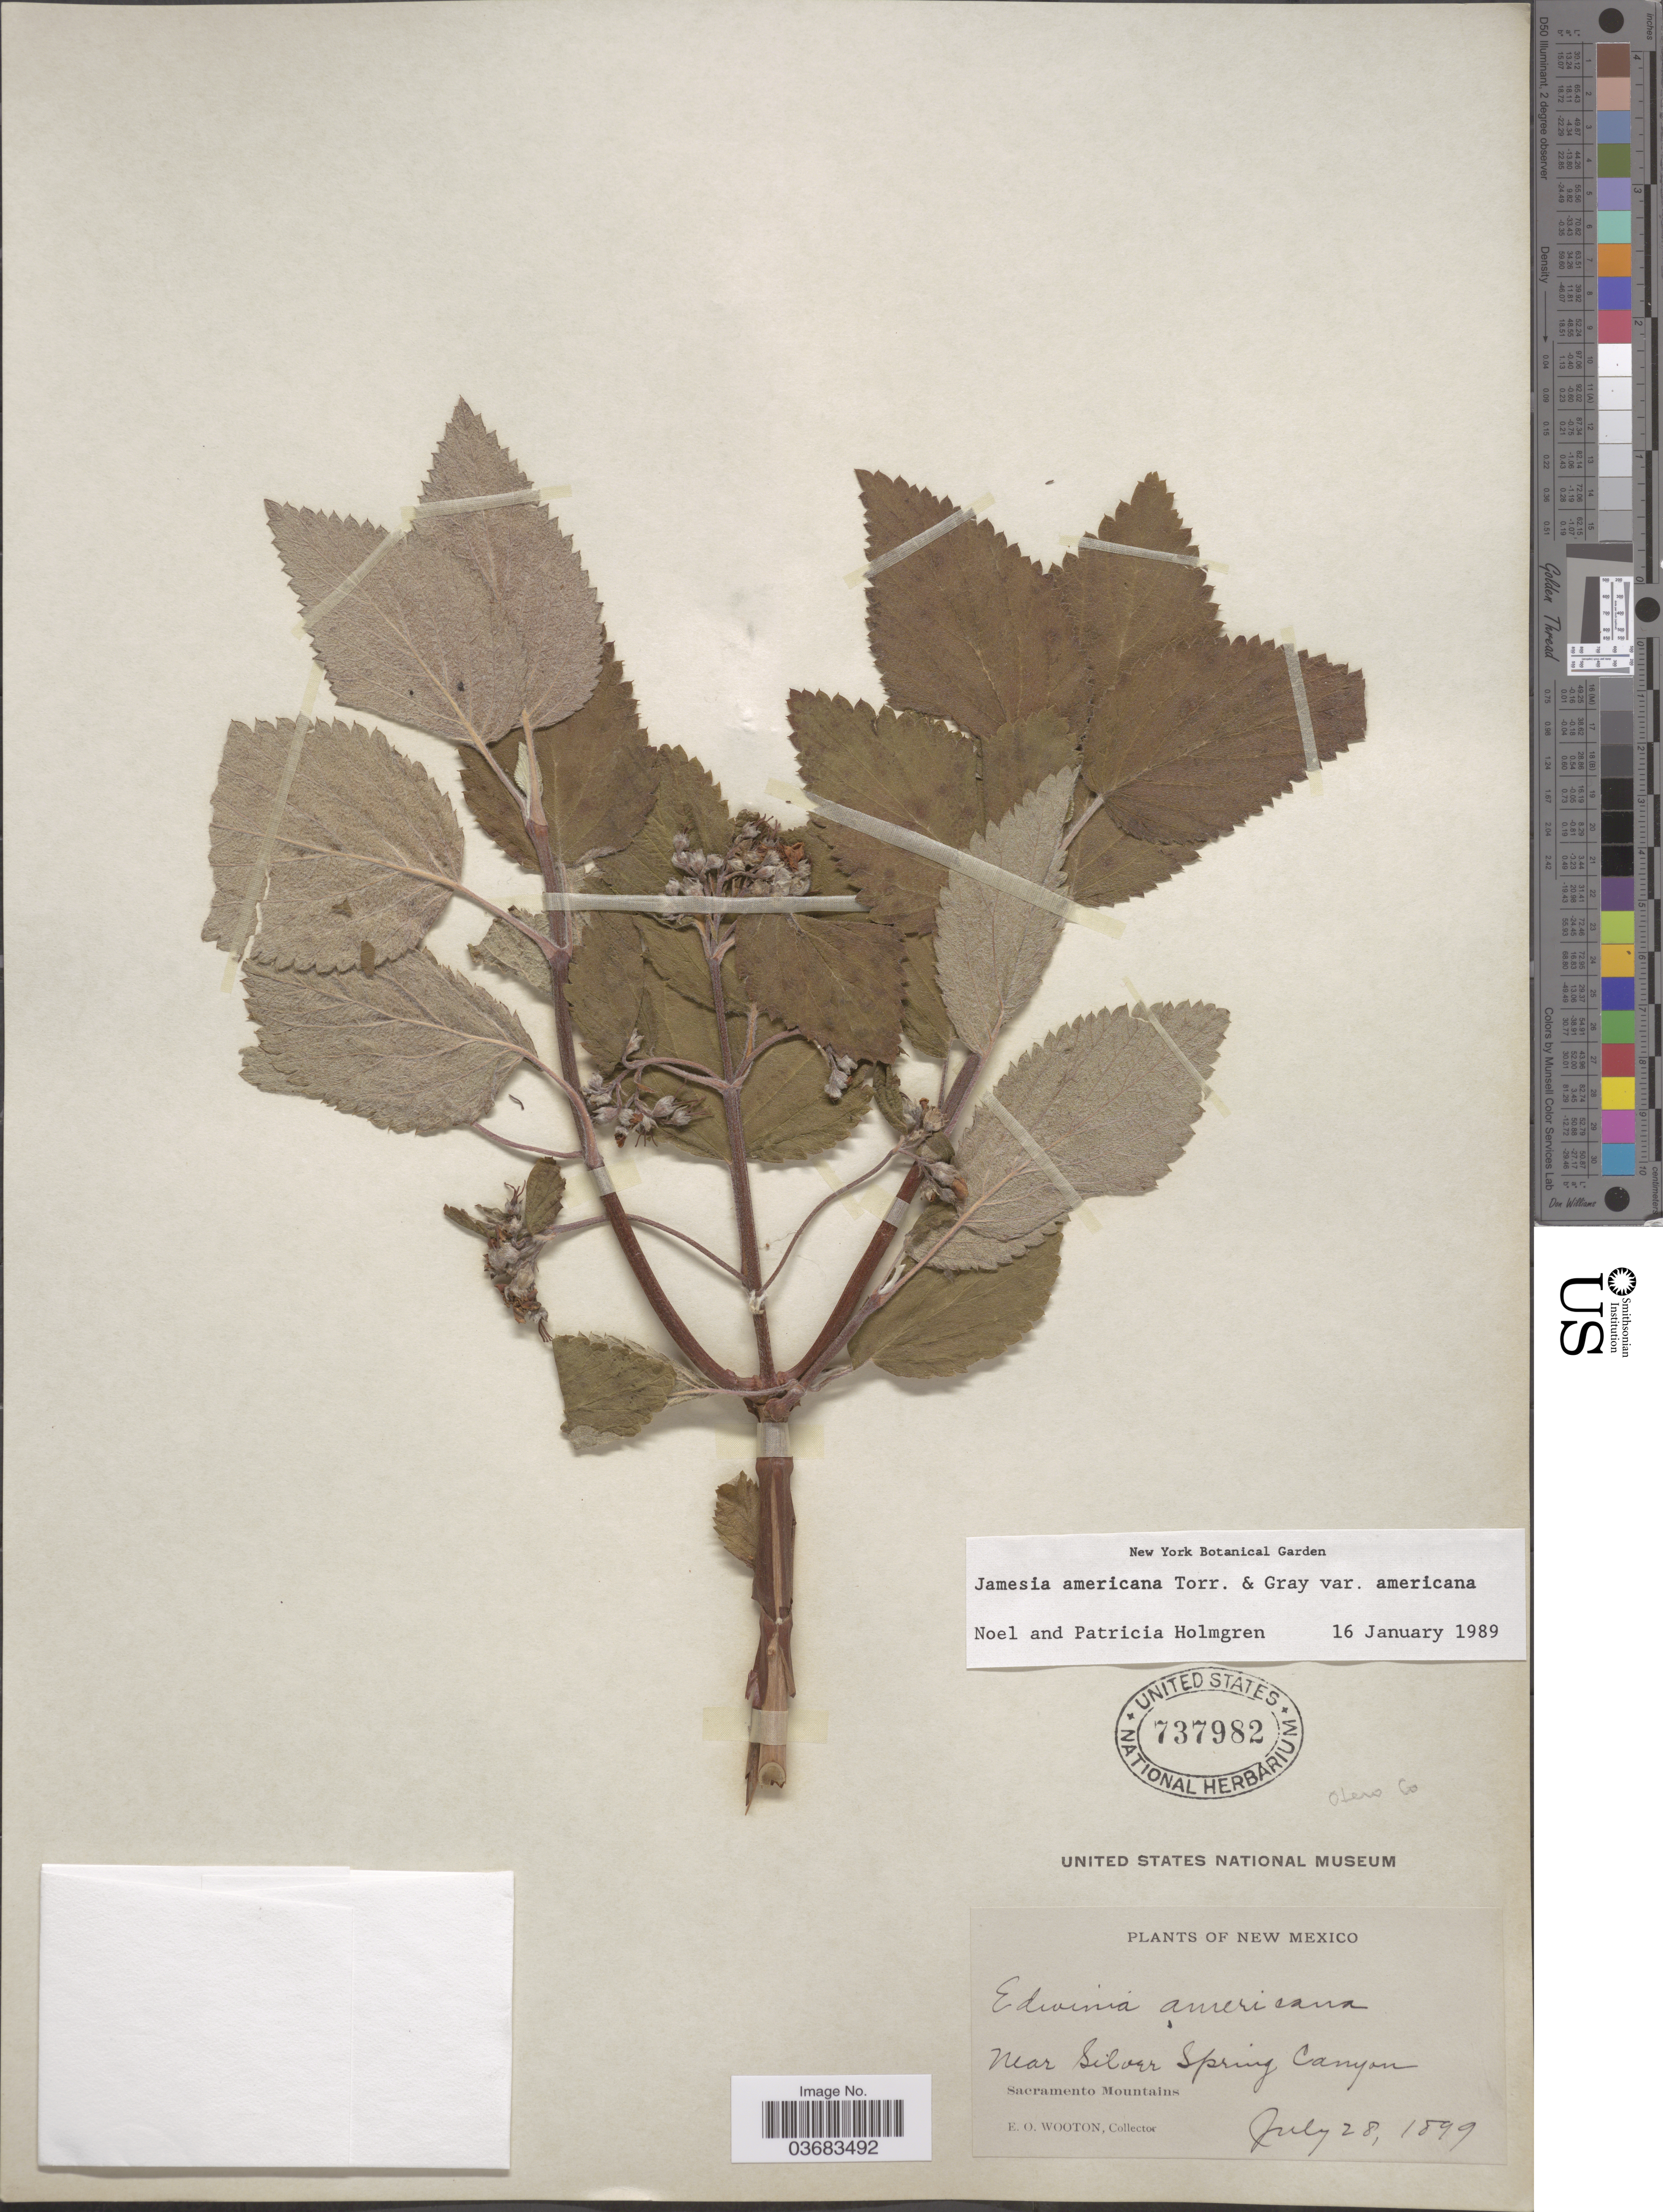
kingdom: Plantae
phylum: Tracheophyta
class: Magnoliopsida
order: Cornales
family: Hydrangeaceae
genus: Edwinia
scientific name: Edwinia americana var. americana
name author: (Torr. & A. Gray) A. Heller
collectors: E. O. Wooton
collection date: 1899-07-28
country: United States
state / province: New Mexico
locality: Otero Co. Near Silver Spring Canyon. Sacramento Mountains.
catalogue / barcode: US 737982